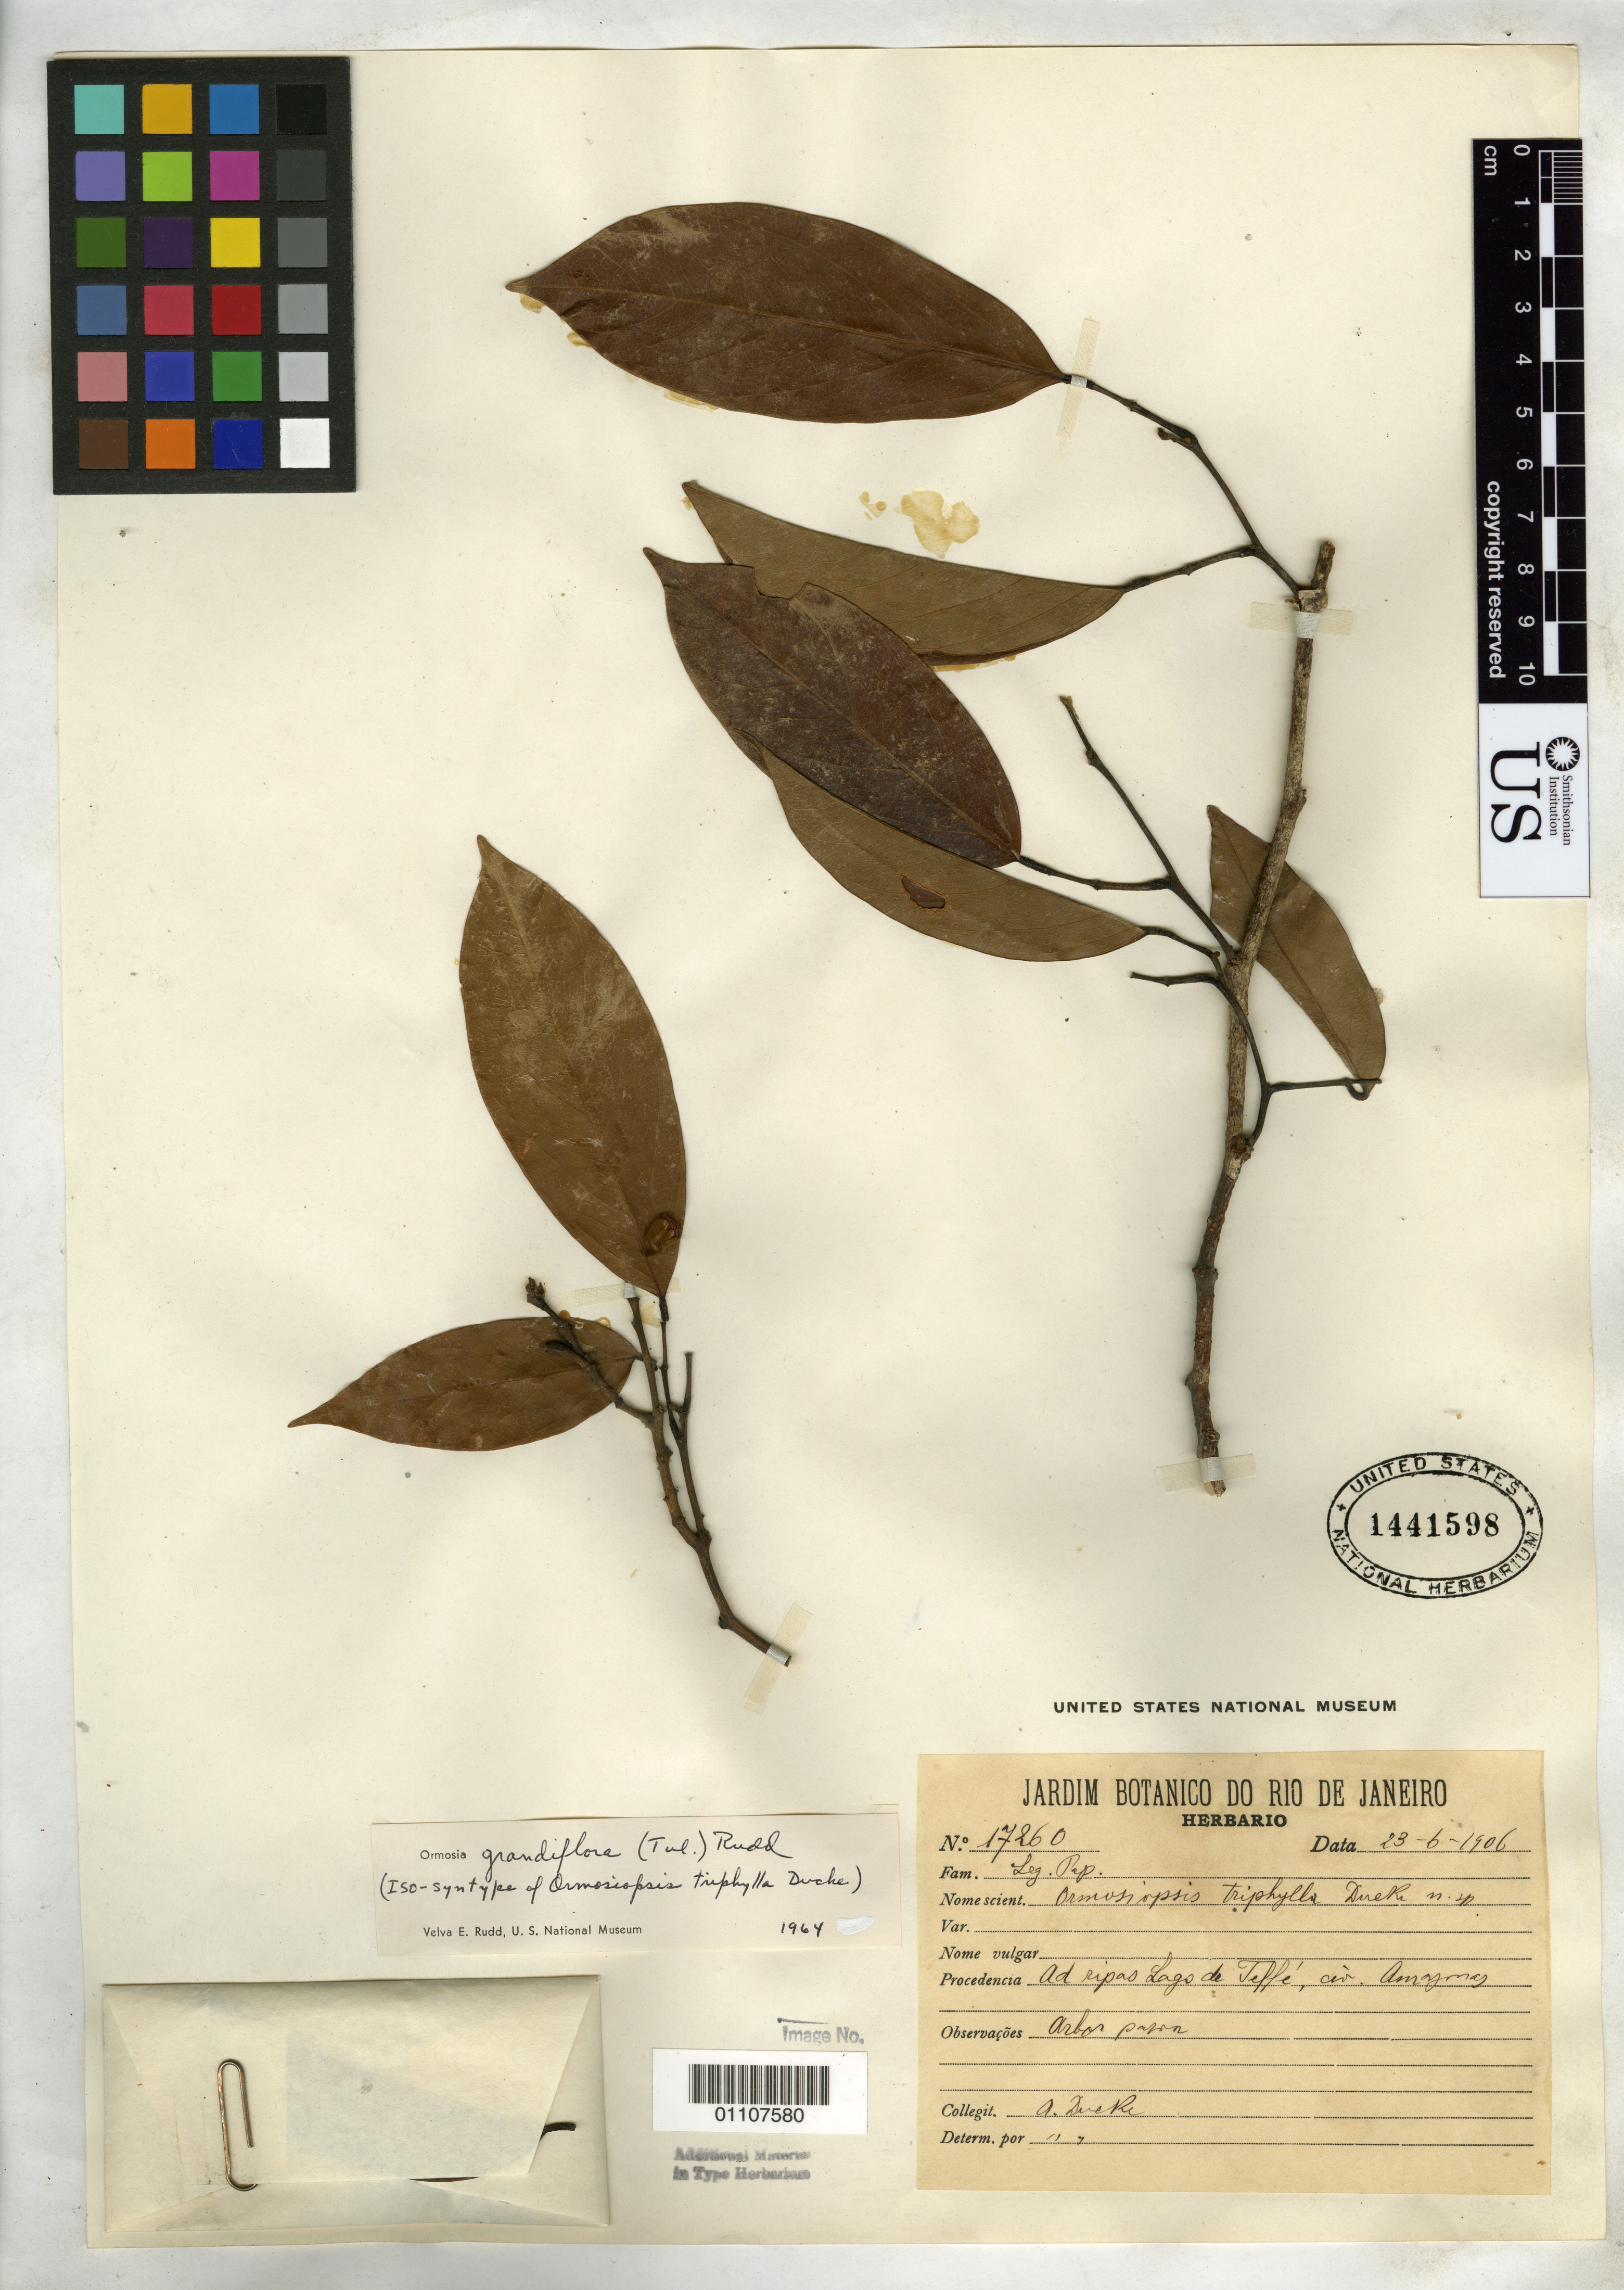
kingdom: Plantae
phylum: Tracheophyta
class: Magnoliopsida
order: Fabales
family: Fabaceae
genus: Ormosiopsis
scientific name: Ormosiopsis triphylla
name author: Ducke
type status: Isosyntype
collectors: A. Ducke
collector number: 17260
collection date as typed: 23 Jun 1906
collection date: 1906-06-23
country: Brazil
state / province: Amazonas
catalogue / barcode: US 1441598